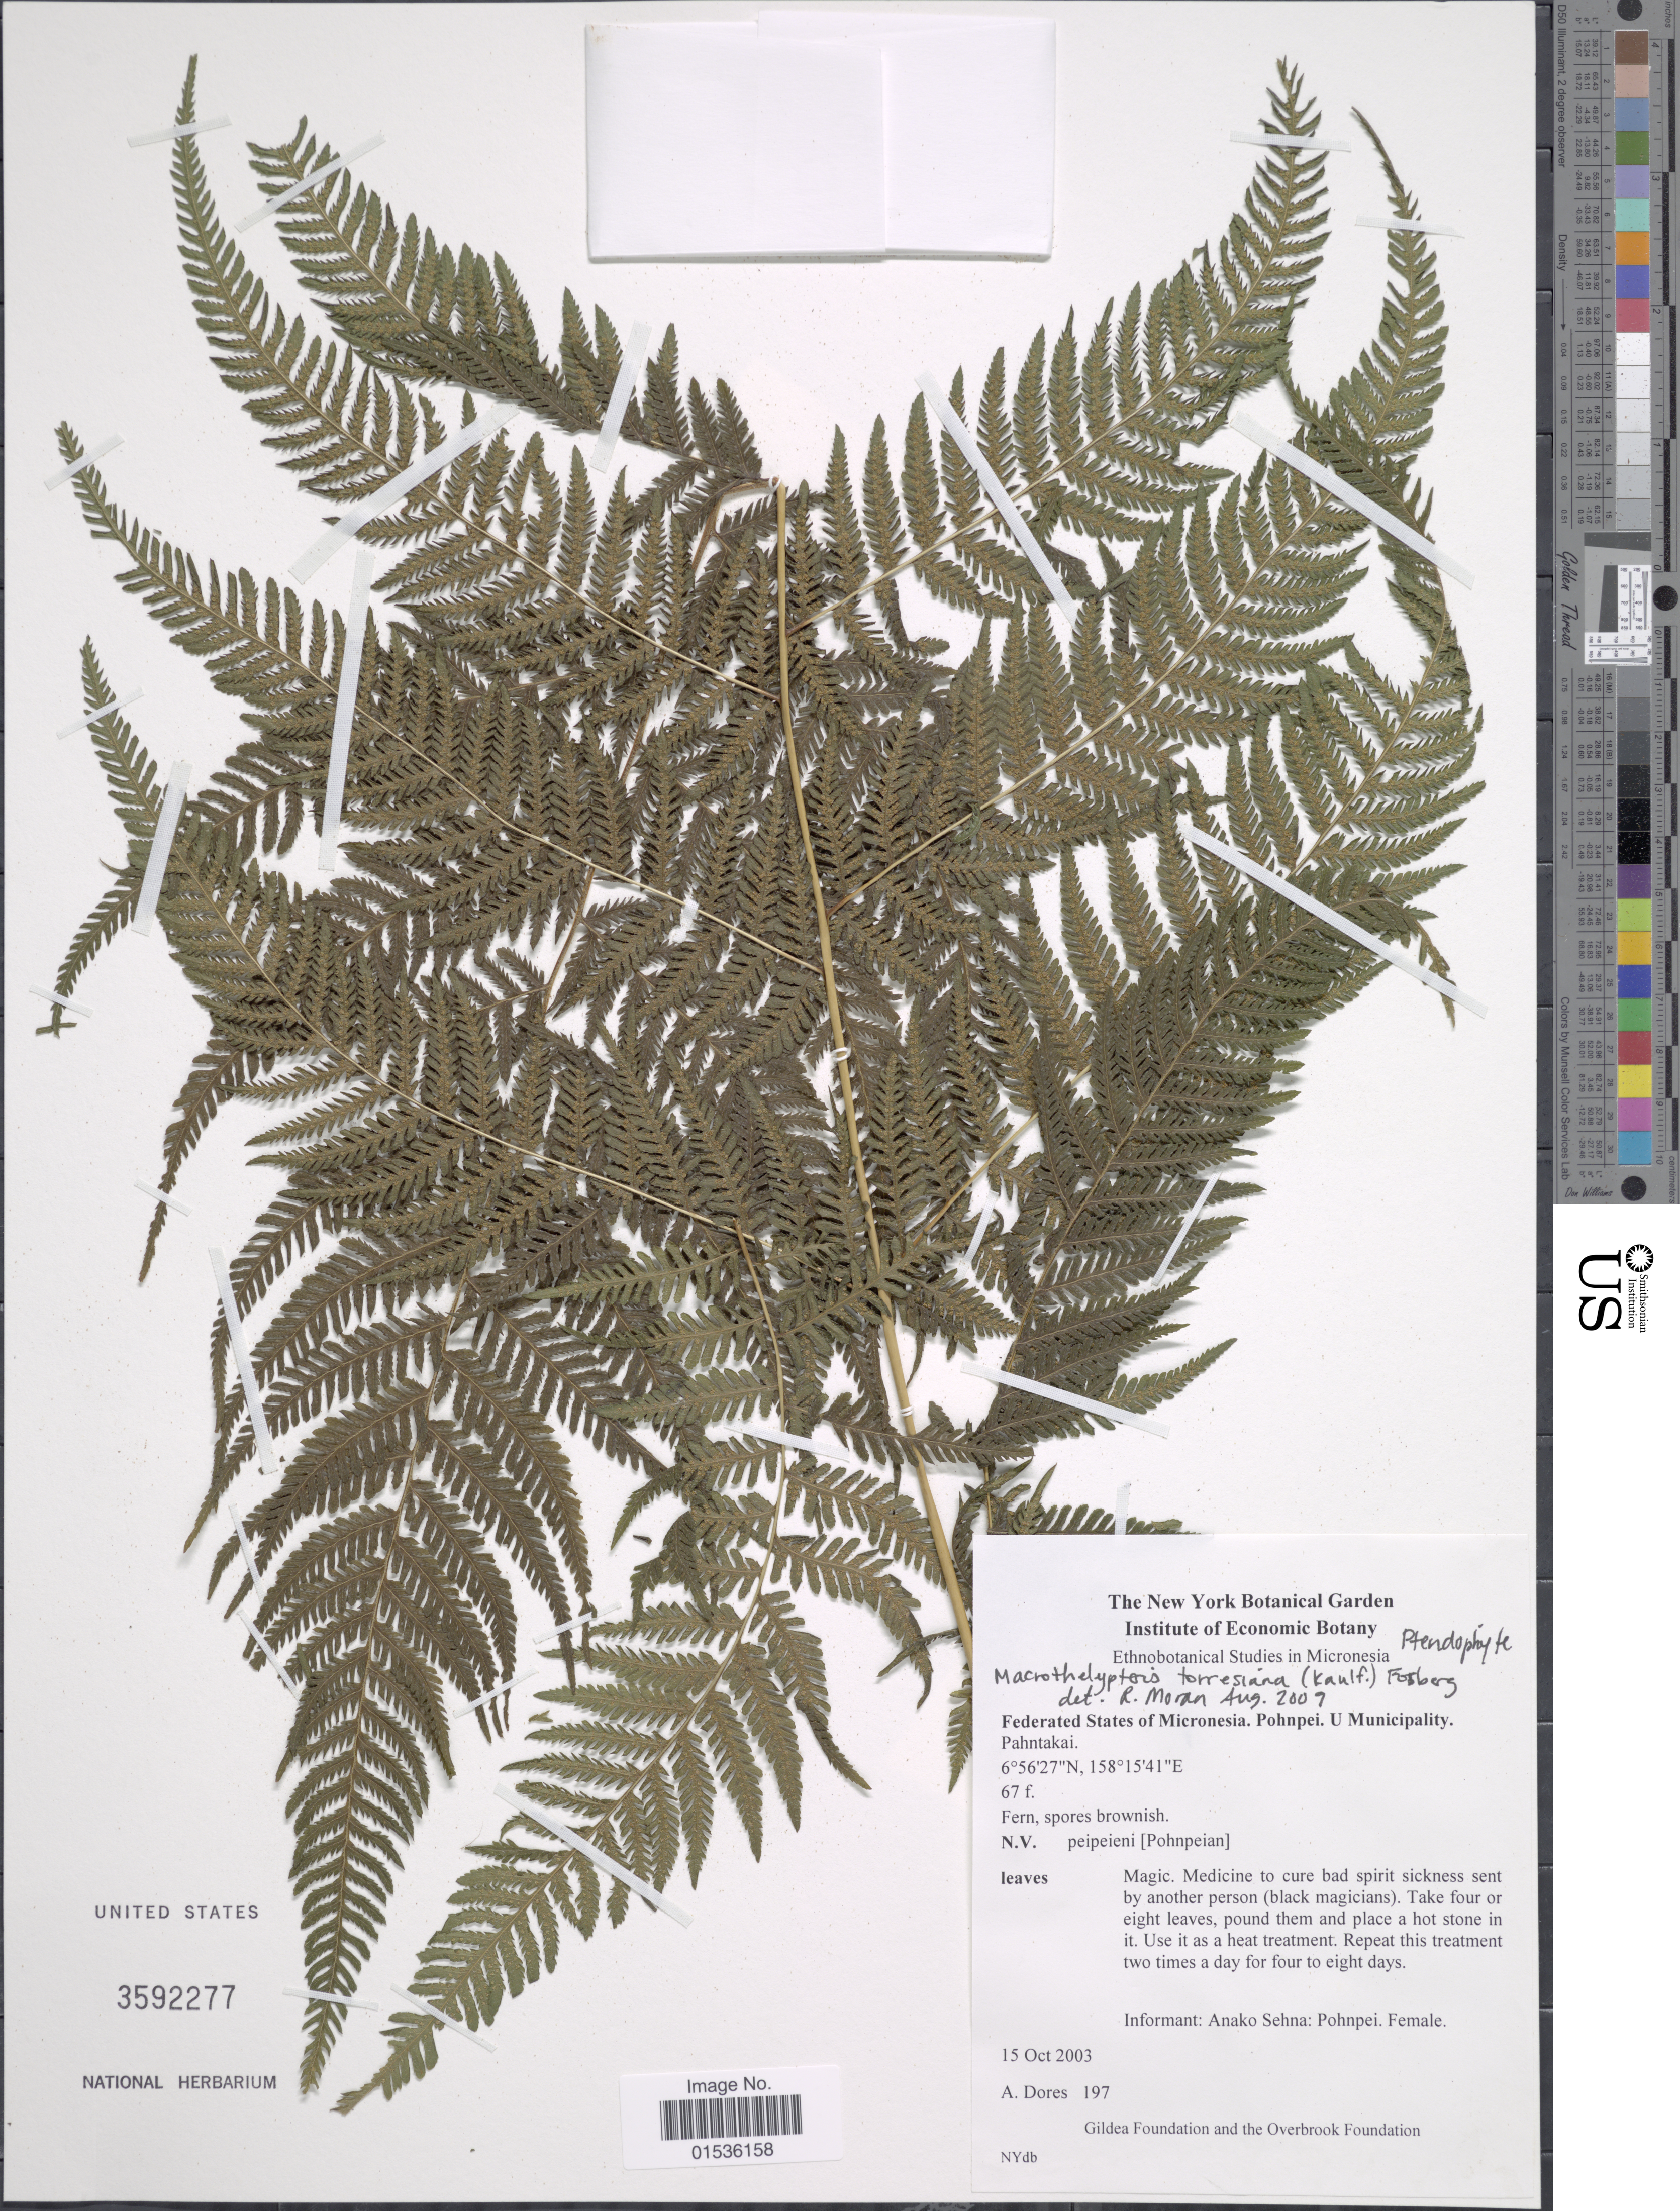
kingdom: Plantae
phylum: Tracheophyta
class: Polypodiopsida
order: Polypodiales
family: Thelypteridaceae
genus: Macrothelypteris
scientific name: Macrothelypteris torresiana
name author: (Gaudich.) Ching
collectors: A. Dores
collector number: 197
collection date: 2003-10-15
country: Micronesia, Federated States of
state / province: Pohnpei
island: Pohnpei [Ponape]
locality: Federated States of Mirconesia. Pohnpei. U. Municipality Pahntakai.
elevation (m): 20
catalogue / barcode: US 3592277